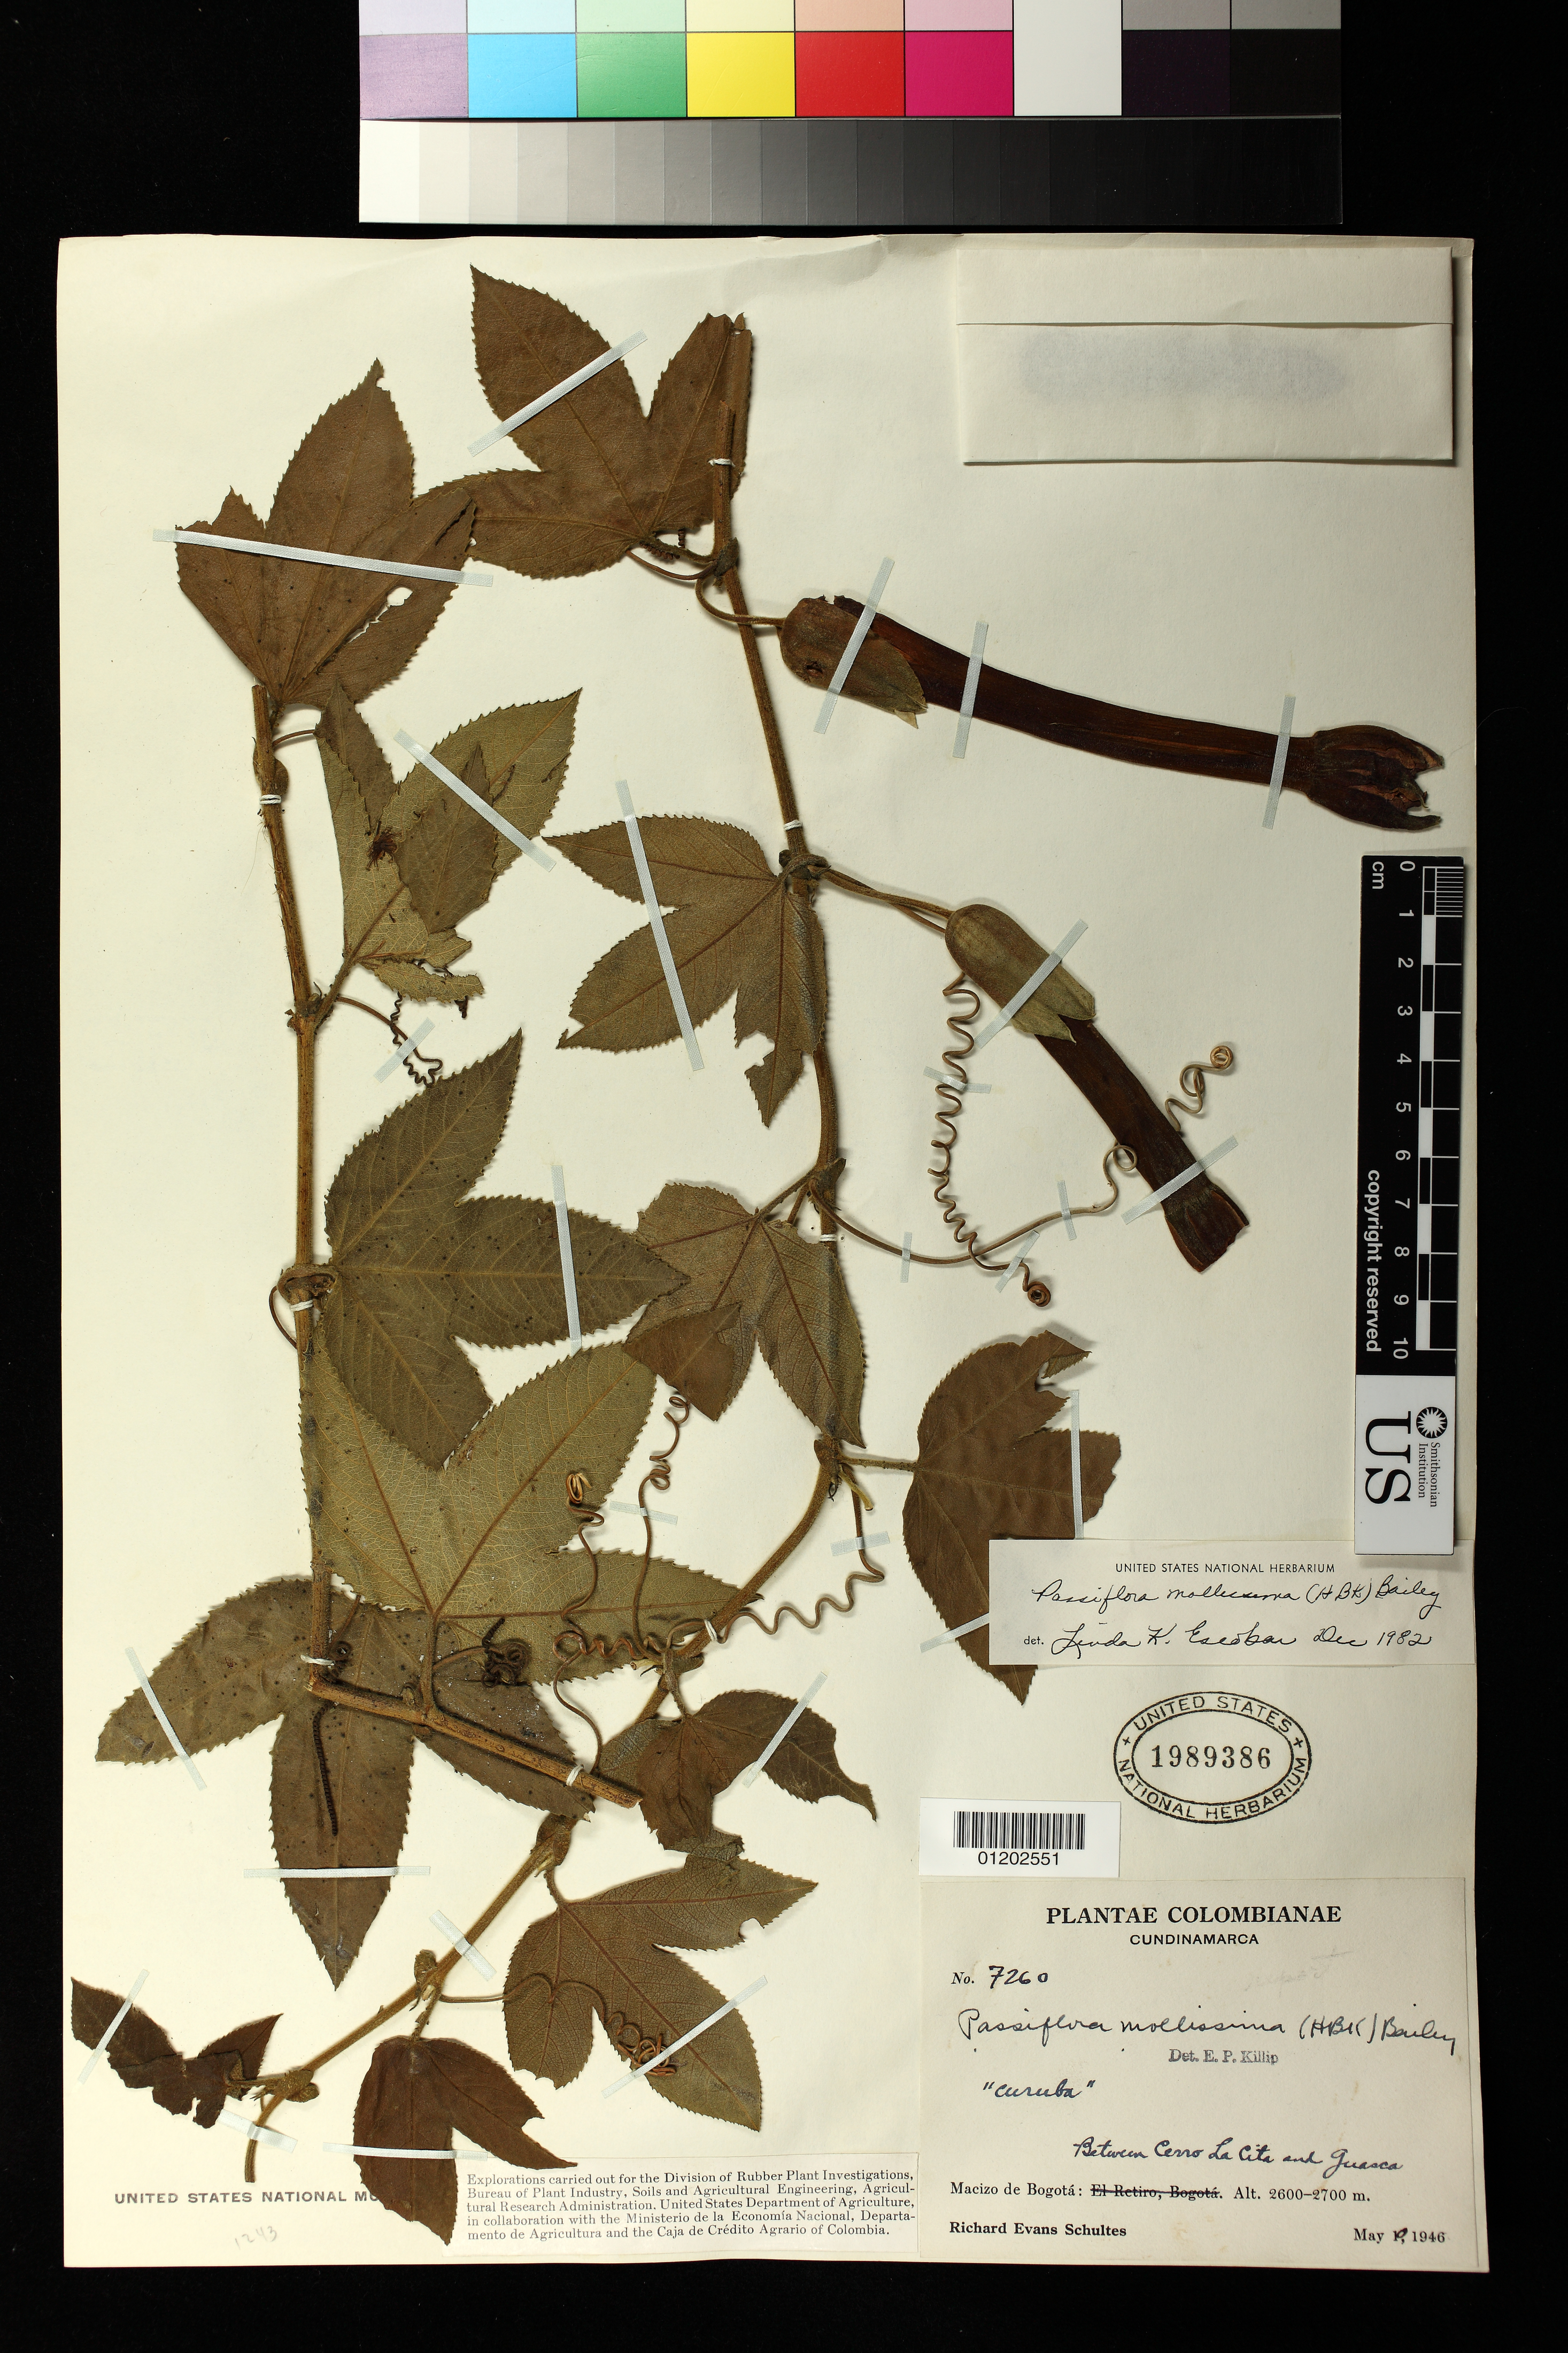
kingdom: Plantae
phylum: Tracheophyta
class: Magnoliopsida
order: Malpighiales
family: Passifloraceae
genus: Passiflora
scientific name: Passiflora mollissima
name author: (Kunth) L.H. Bailey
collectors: R. E. Schultes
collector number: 7260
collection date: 1946-05-10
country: Colombia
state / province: Cundinamarca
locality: Macizo de Bogotá Between Cerro La Cita and Guasca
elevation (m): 2600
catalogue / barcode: US 1989386